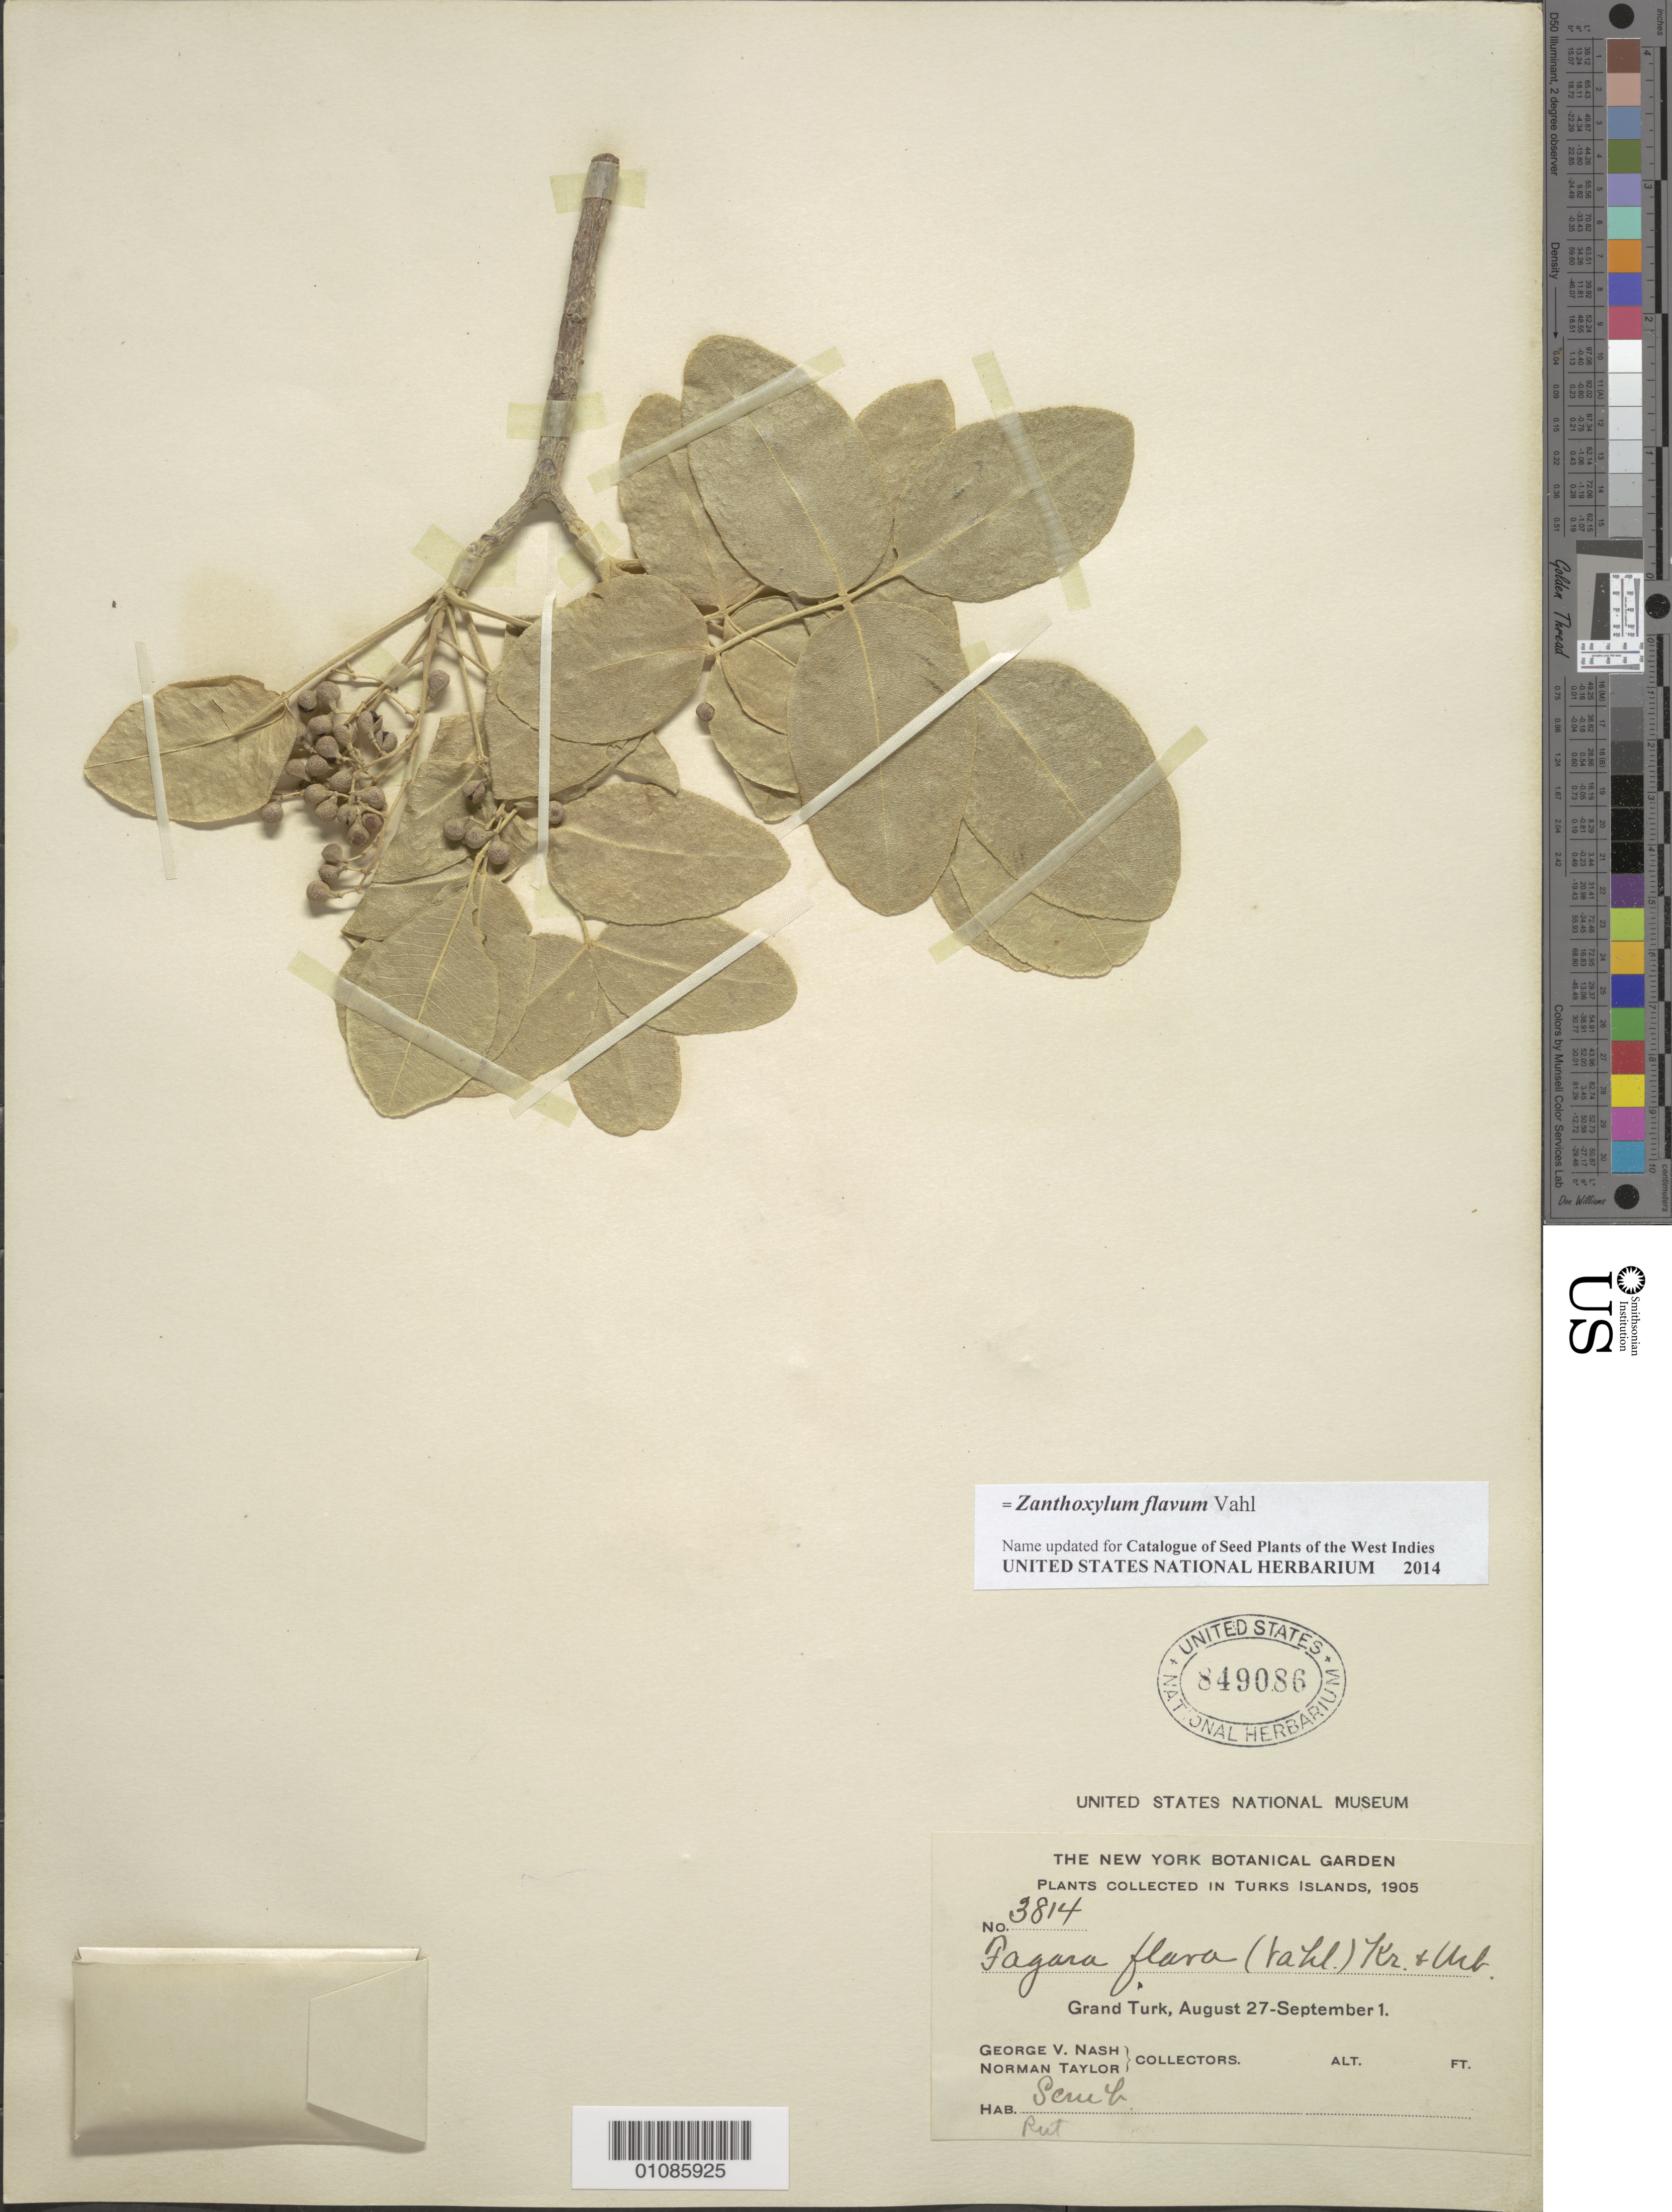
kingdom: Plantae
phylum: Tracheophyta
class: Magnoliopsida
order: Sapindales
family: Rutaceae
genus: Zanthoxylum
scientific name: Zanthoxylum flavum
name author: Vahl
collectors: G. V. Nash & N. Taylor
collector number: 3814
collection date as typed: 27 Aug ---- to 01 Sep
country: Turks and Caicos Islands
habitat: Scrub.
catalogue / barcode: US 849086